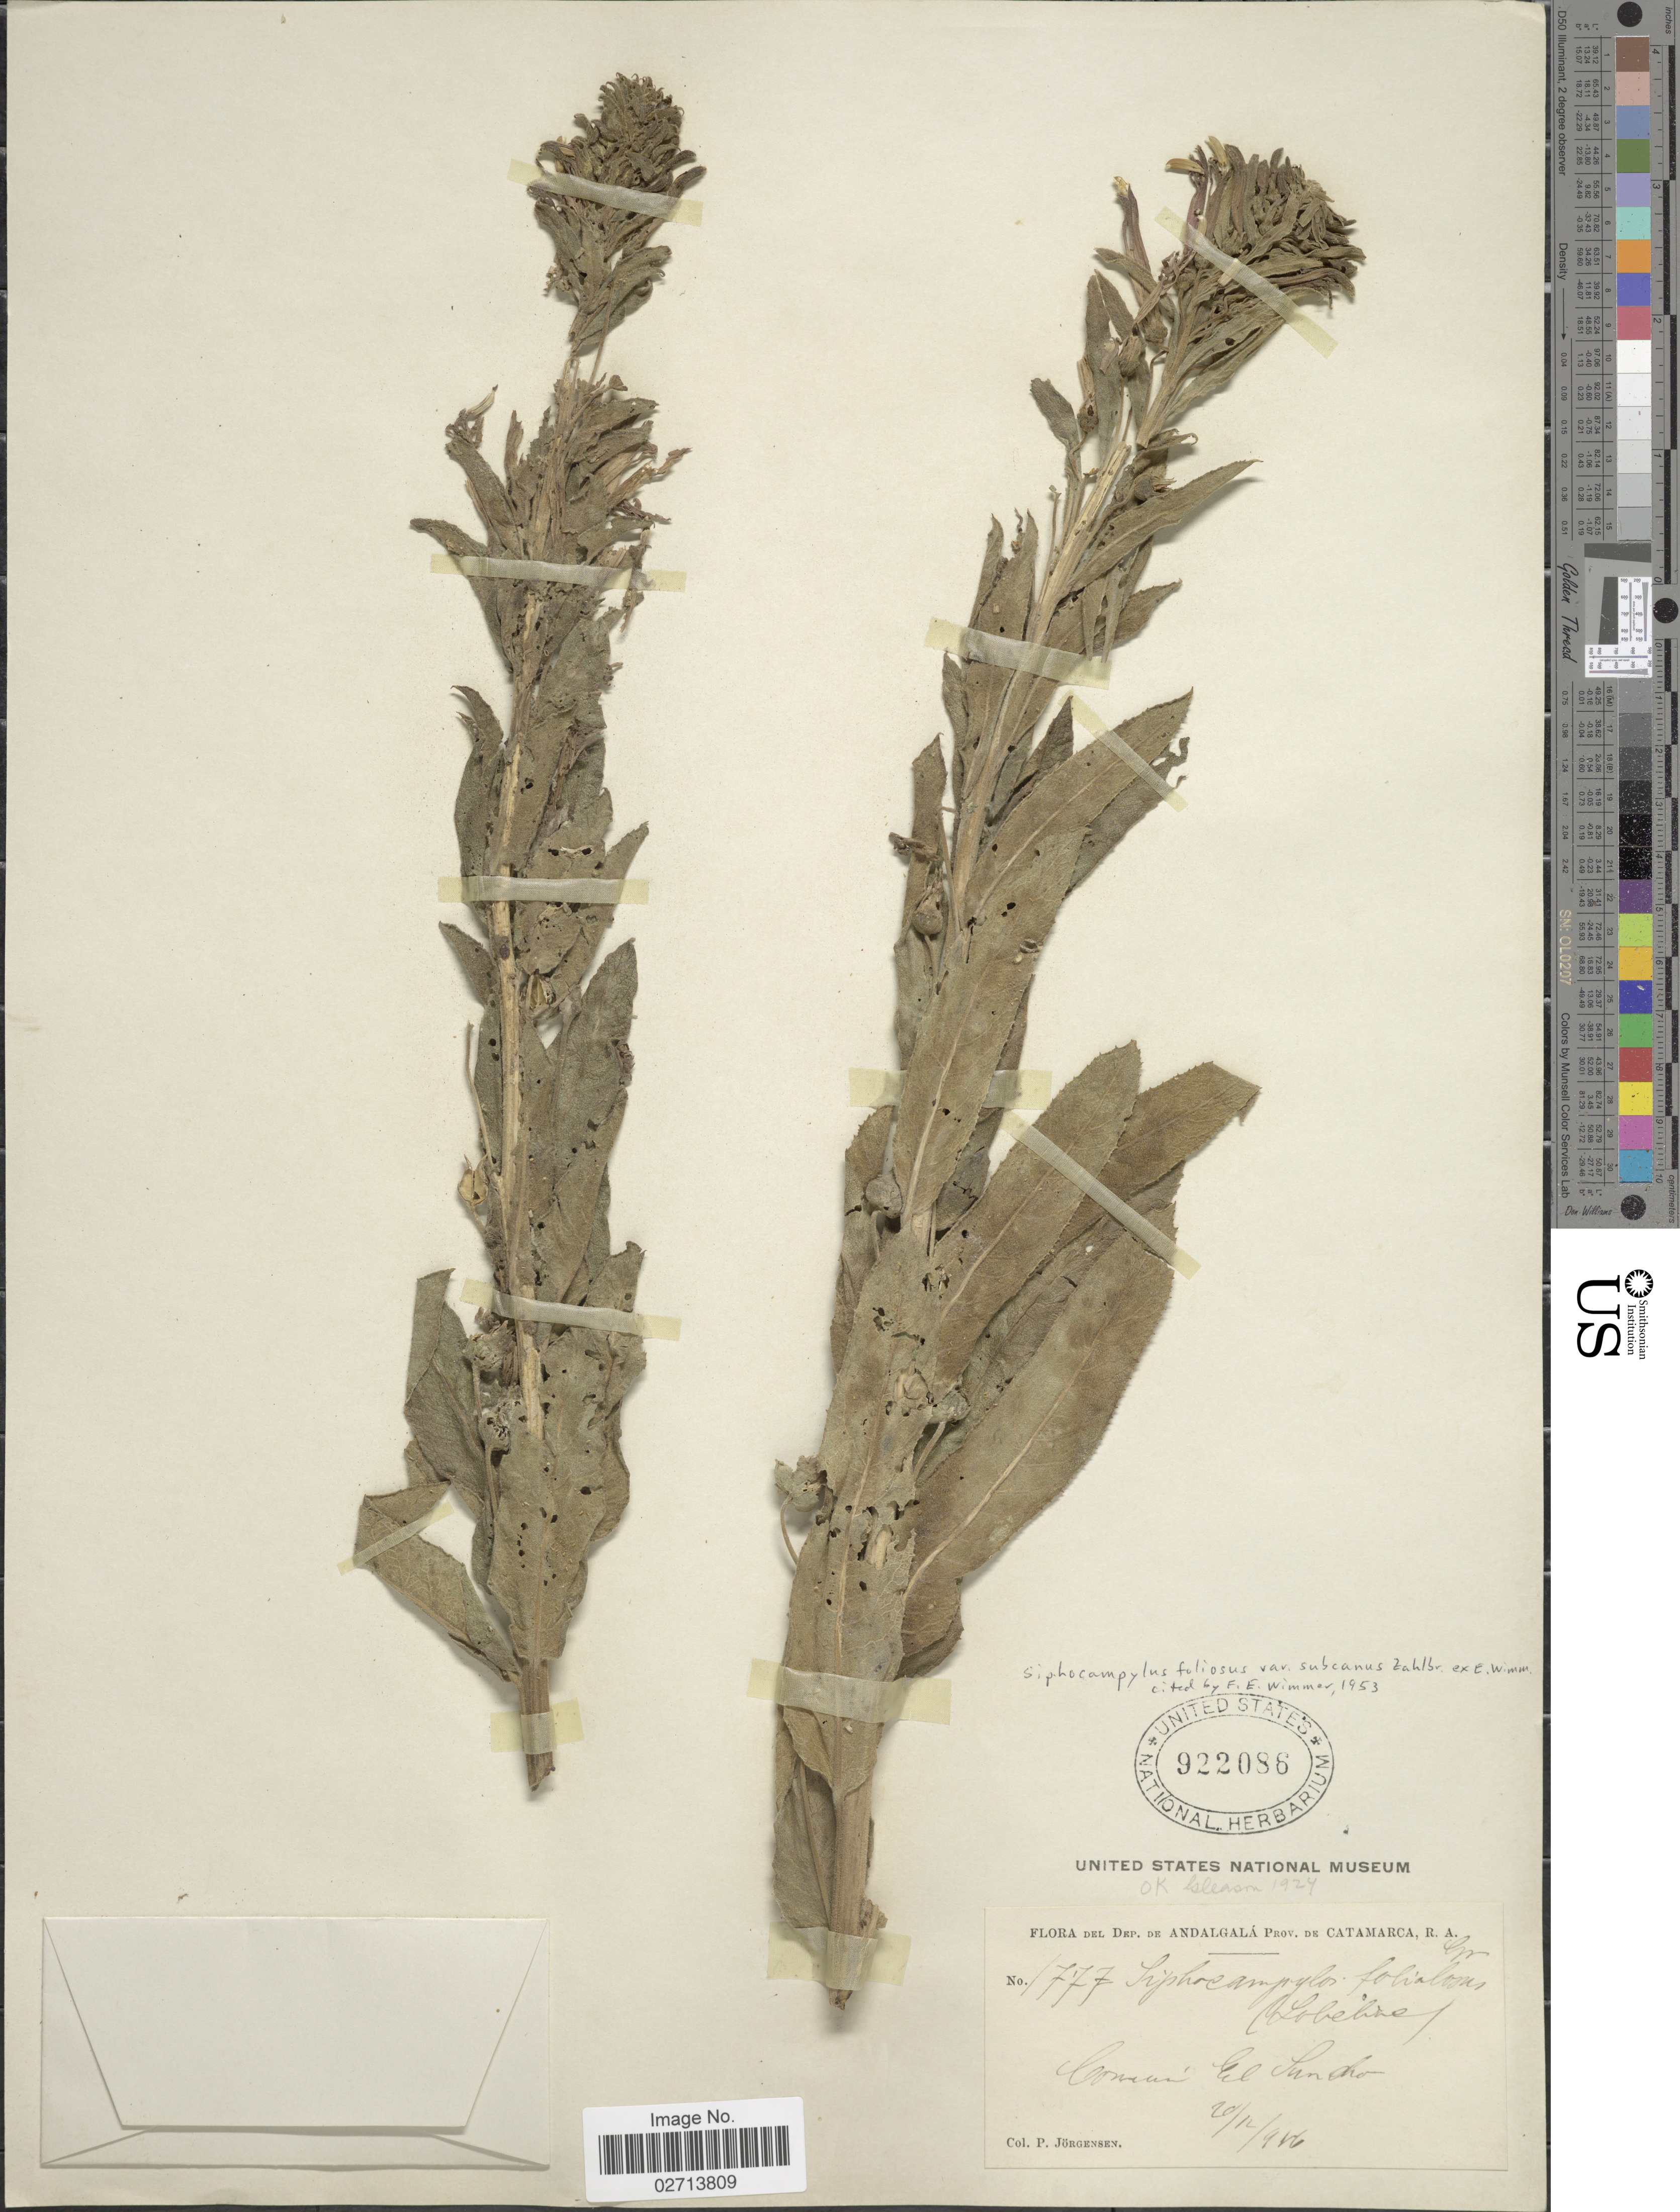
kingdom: Plantae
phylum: Tracheophyta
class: Magnoliopsida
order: Asterales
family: Campanulaceae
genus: Siphocampylus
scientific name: Siphocampylus foliosus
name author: Griseb.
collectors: P. Jörgensen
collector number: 1777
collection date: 1916-12-20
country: Argentina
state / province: Catamarca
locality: Dep. de Andalgalá, Común El Suncho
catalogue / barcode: US 922086